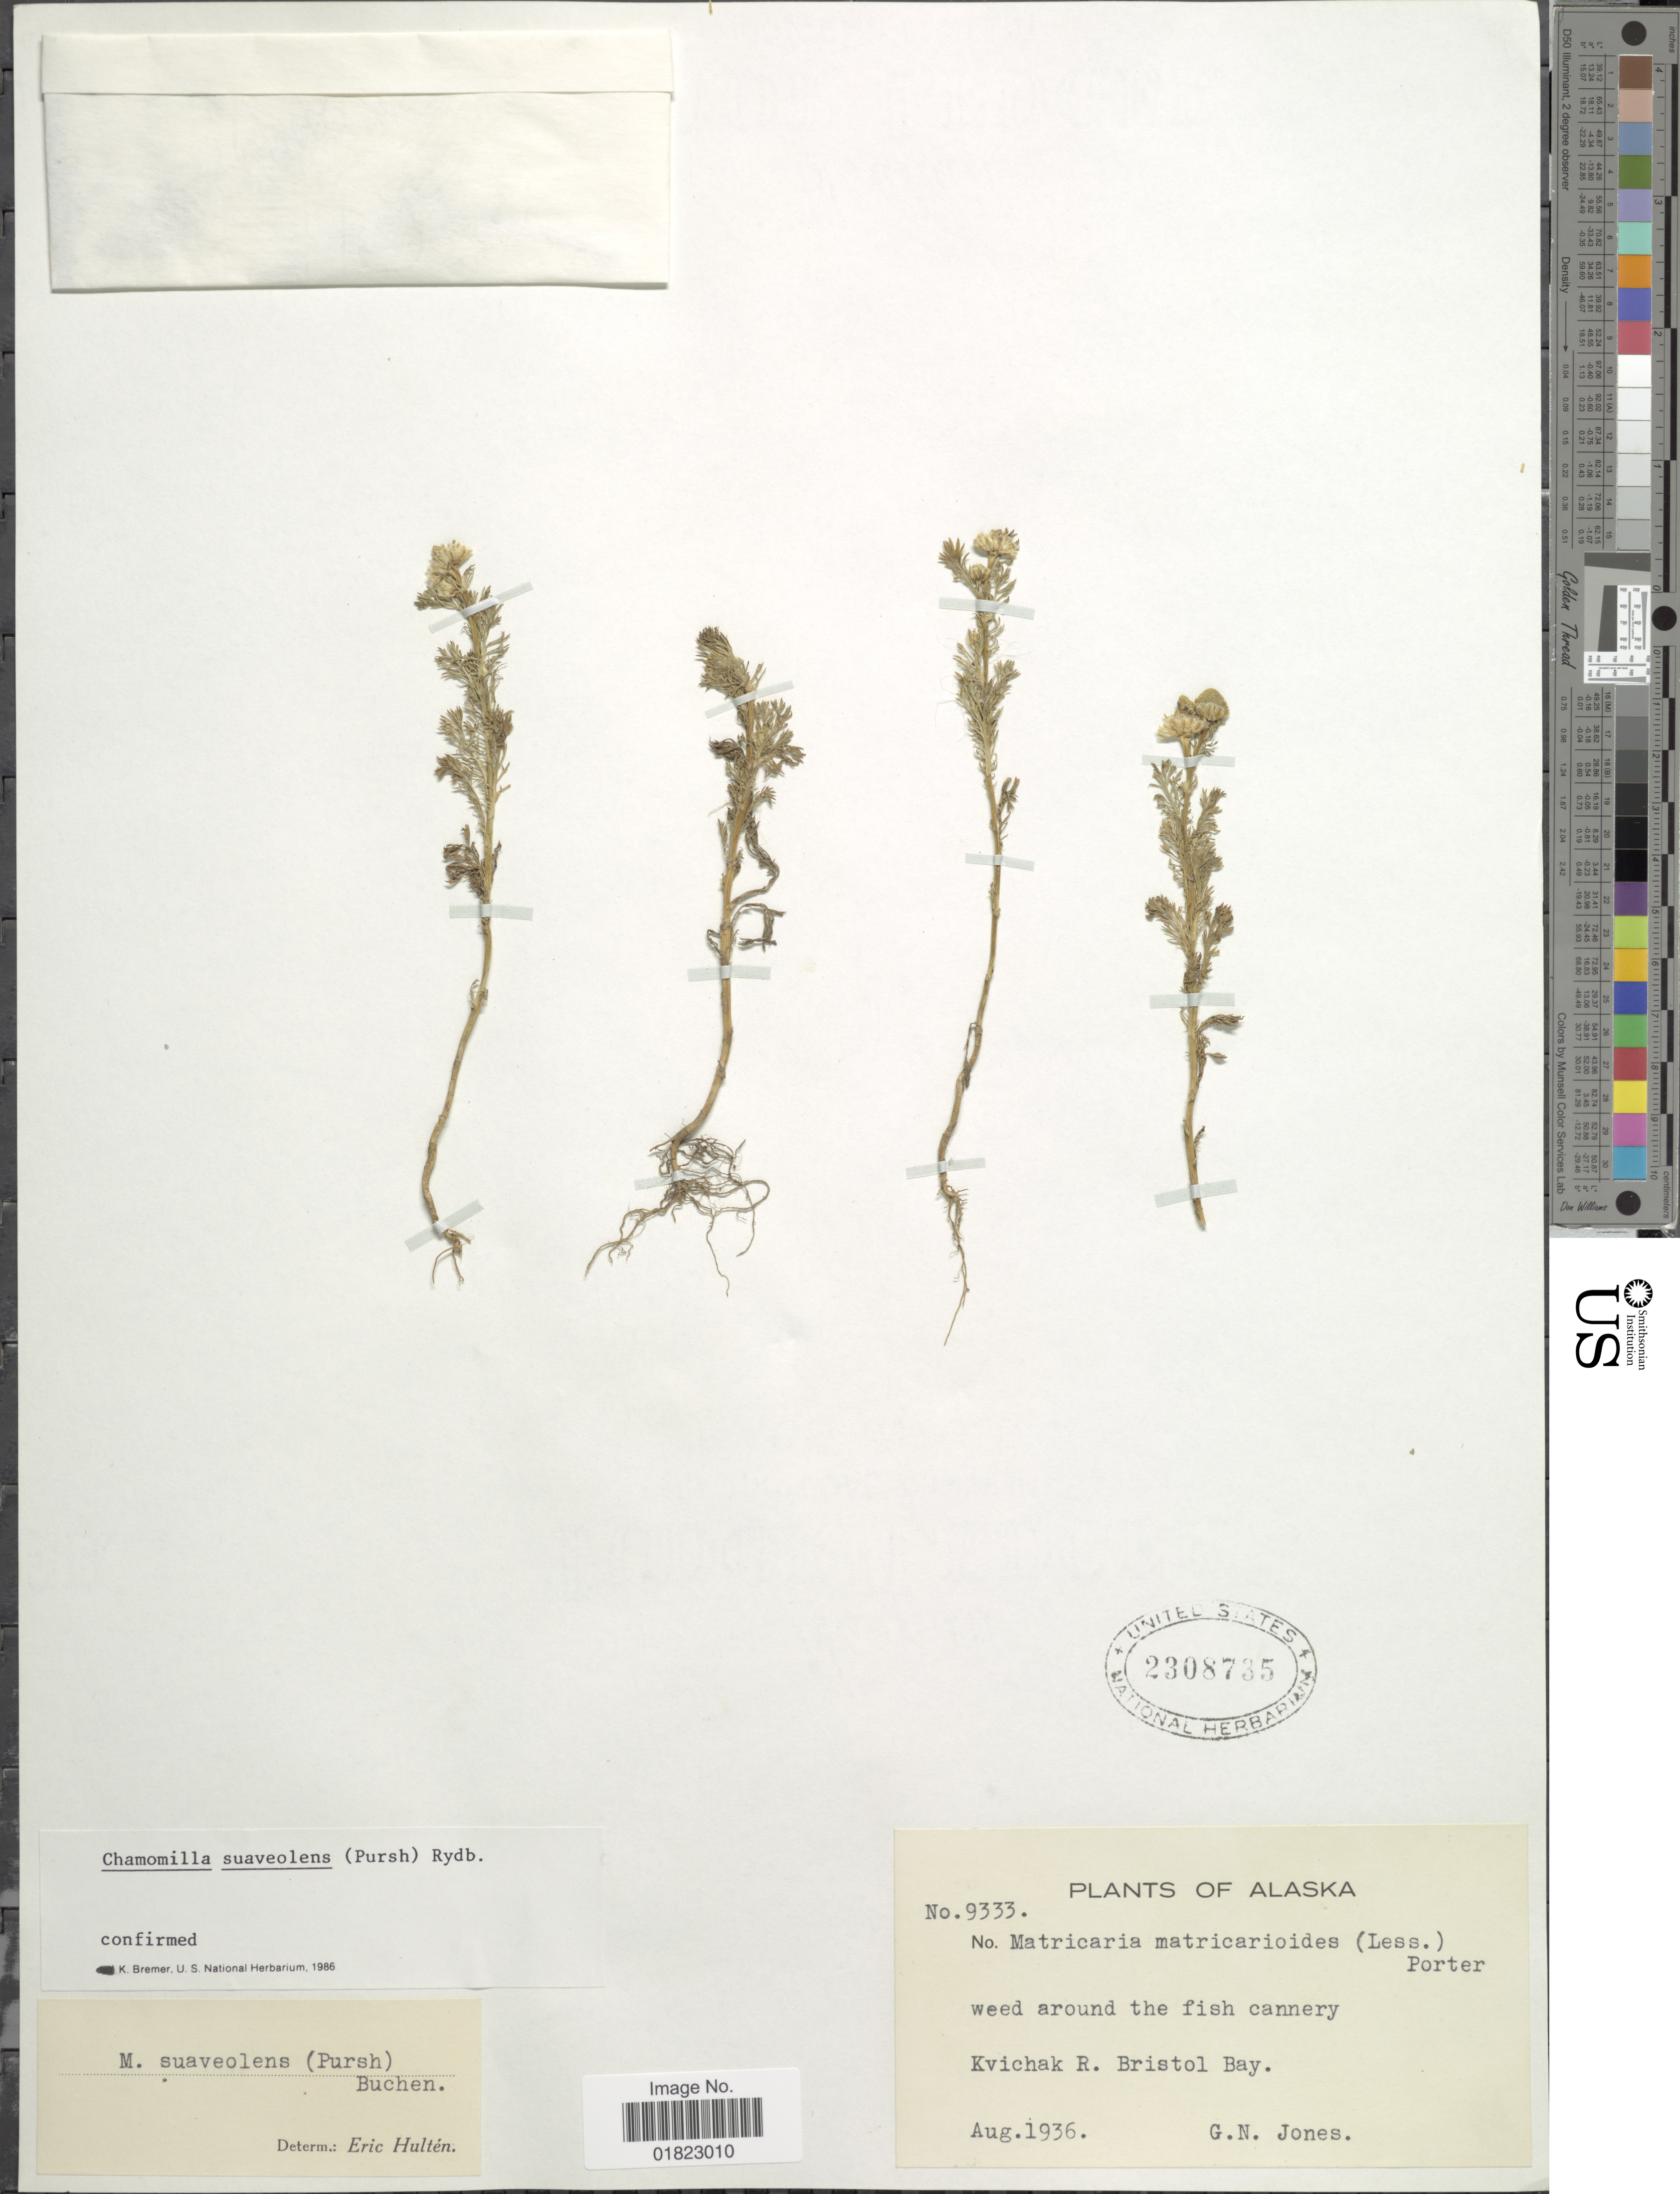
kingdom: Plantae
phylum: Tracheophyta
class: Magnoliopsida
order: Asterales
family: Asteraceae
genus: Matricaria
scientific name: Matricaria matricarioides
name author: (Less.) Porter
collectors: G. N. Jones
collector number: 9333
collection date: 1936-08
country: United States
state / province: Alaska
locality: Kvichak R. Bristol Bay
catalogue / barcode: US 2308735